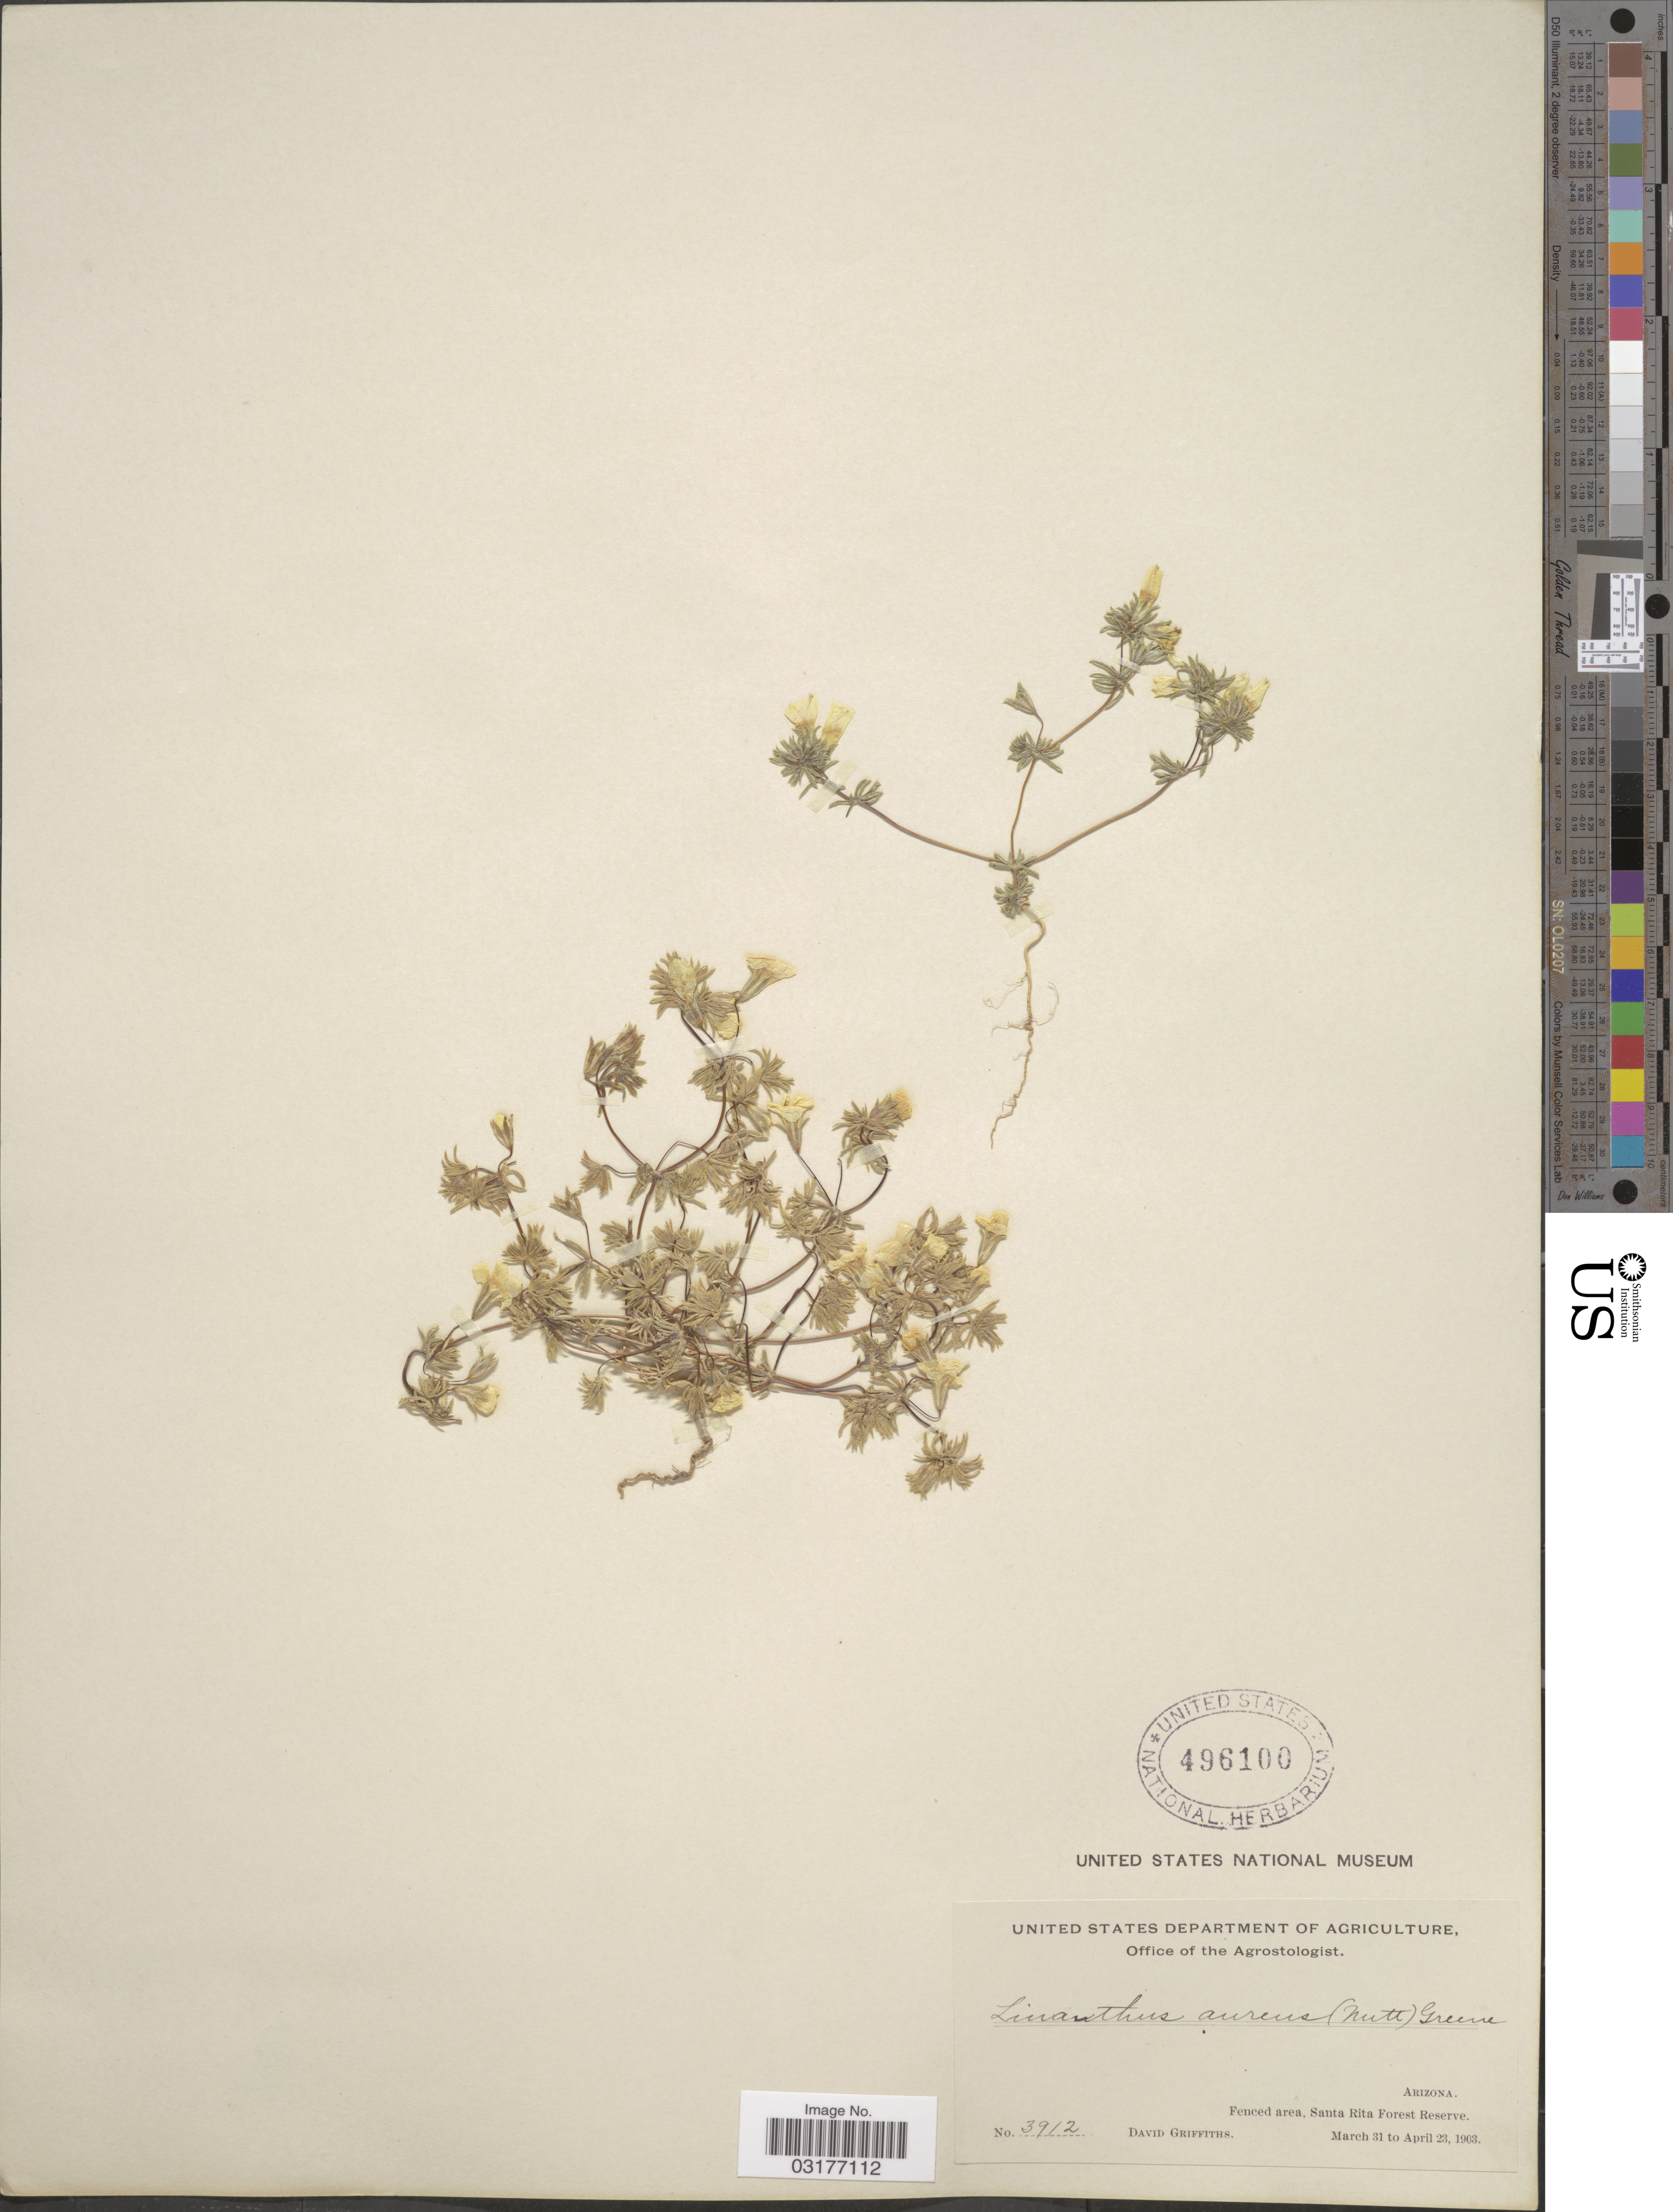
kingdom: Plantae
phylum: Tracheophyta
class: Magnoliopsida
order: Ericales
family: Polemoniaceae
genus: Leptosiphon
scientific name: Leptosiphon chrysanthus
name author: J.M. Porter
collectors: D. Griffiths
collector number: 3912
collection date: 1903-03-31/1903-04-23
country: United States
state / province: Arizona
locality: Fenced area, Santa Rita Forest Reserve.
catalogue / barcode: US 496100